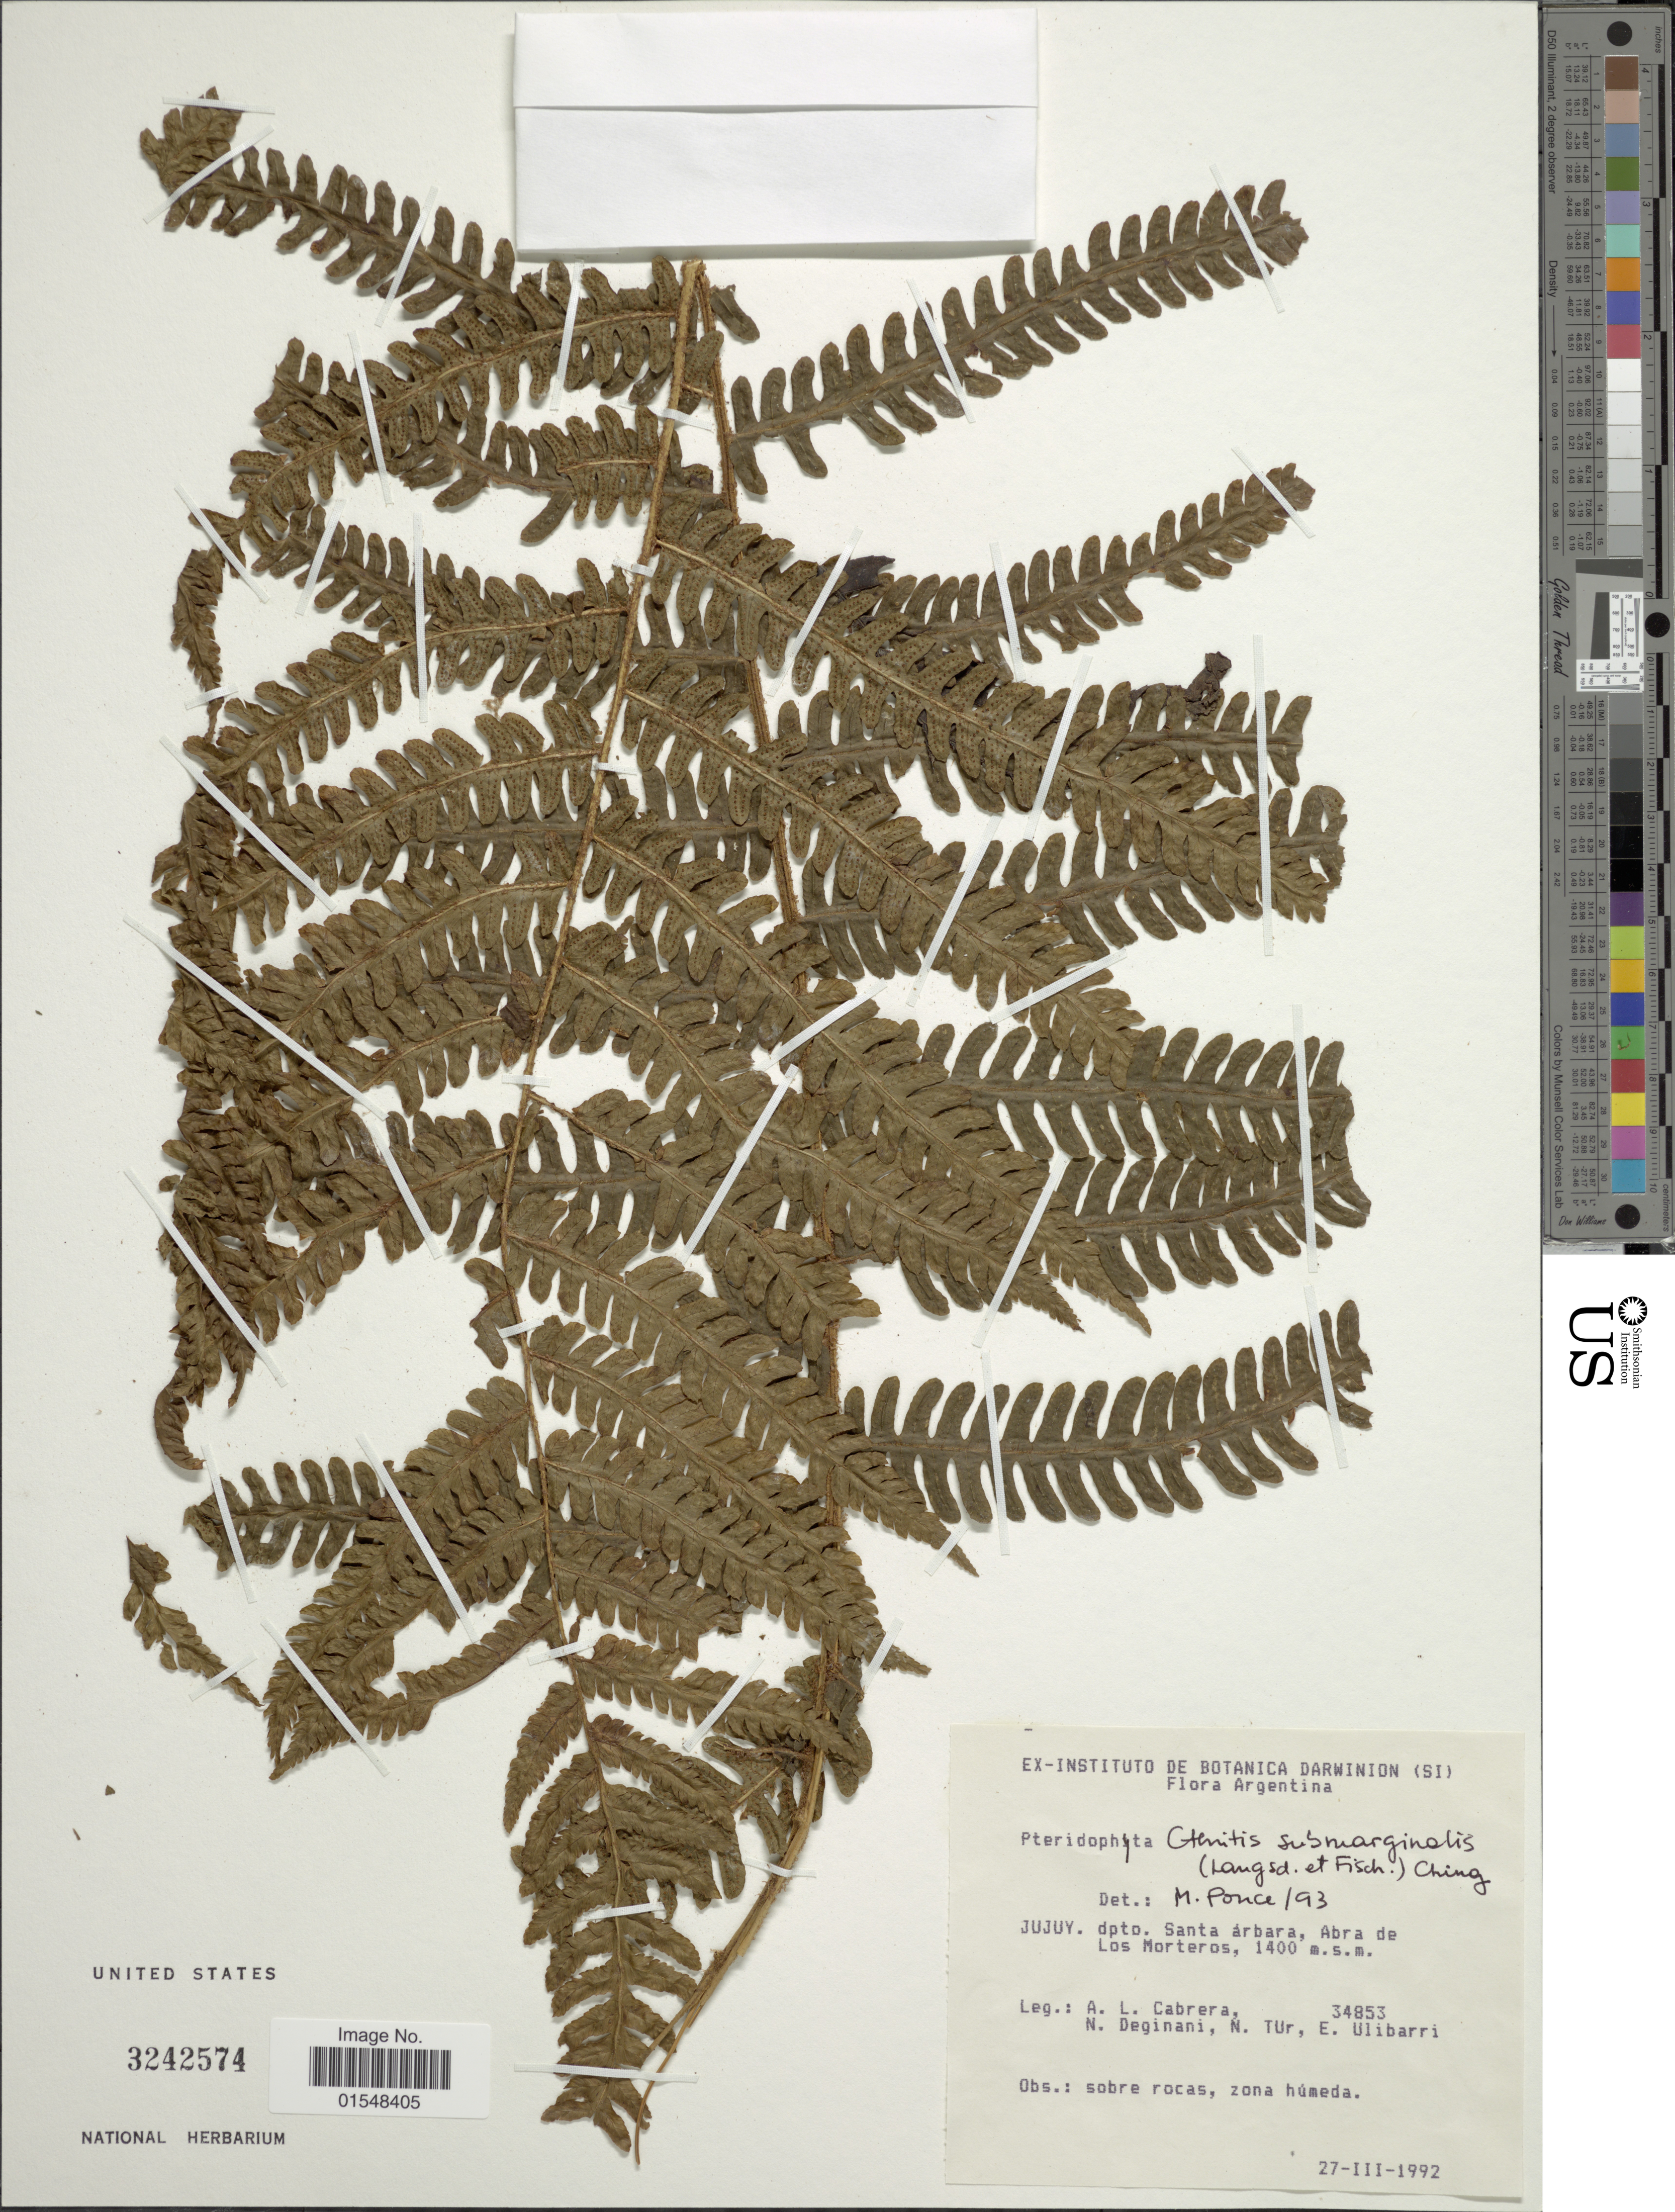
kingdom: Plantae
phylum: Tracheophyta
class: Polypodiopsida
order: Polypodiales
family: Dryopteridaceae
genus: Ctenitis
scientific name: Ctenitis submarginalis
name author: (Langsd. & Fisch.) Ching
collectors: A. L. Cabrera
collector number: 34853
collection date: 1992-03-27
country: Argentina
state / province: Jujuy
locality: Dpto. Santa árbara, Abra de Los Morteros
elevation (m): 1400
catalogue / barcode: US 3242574